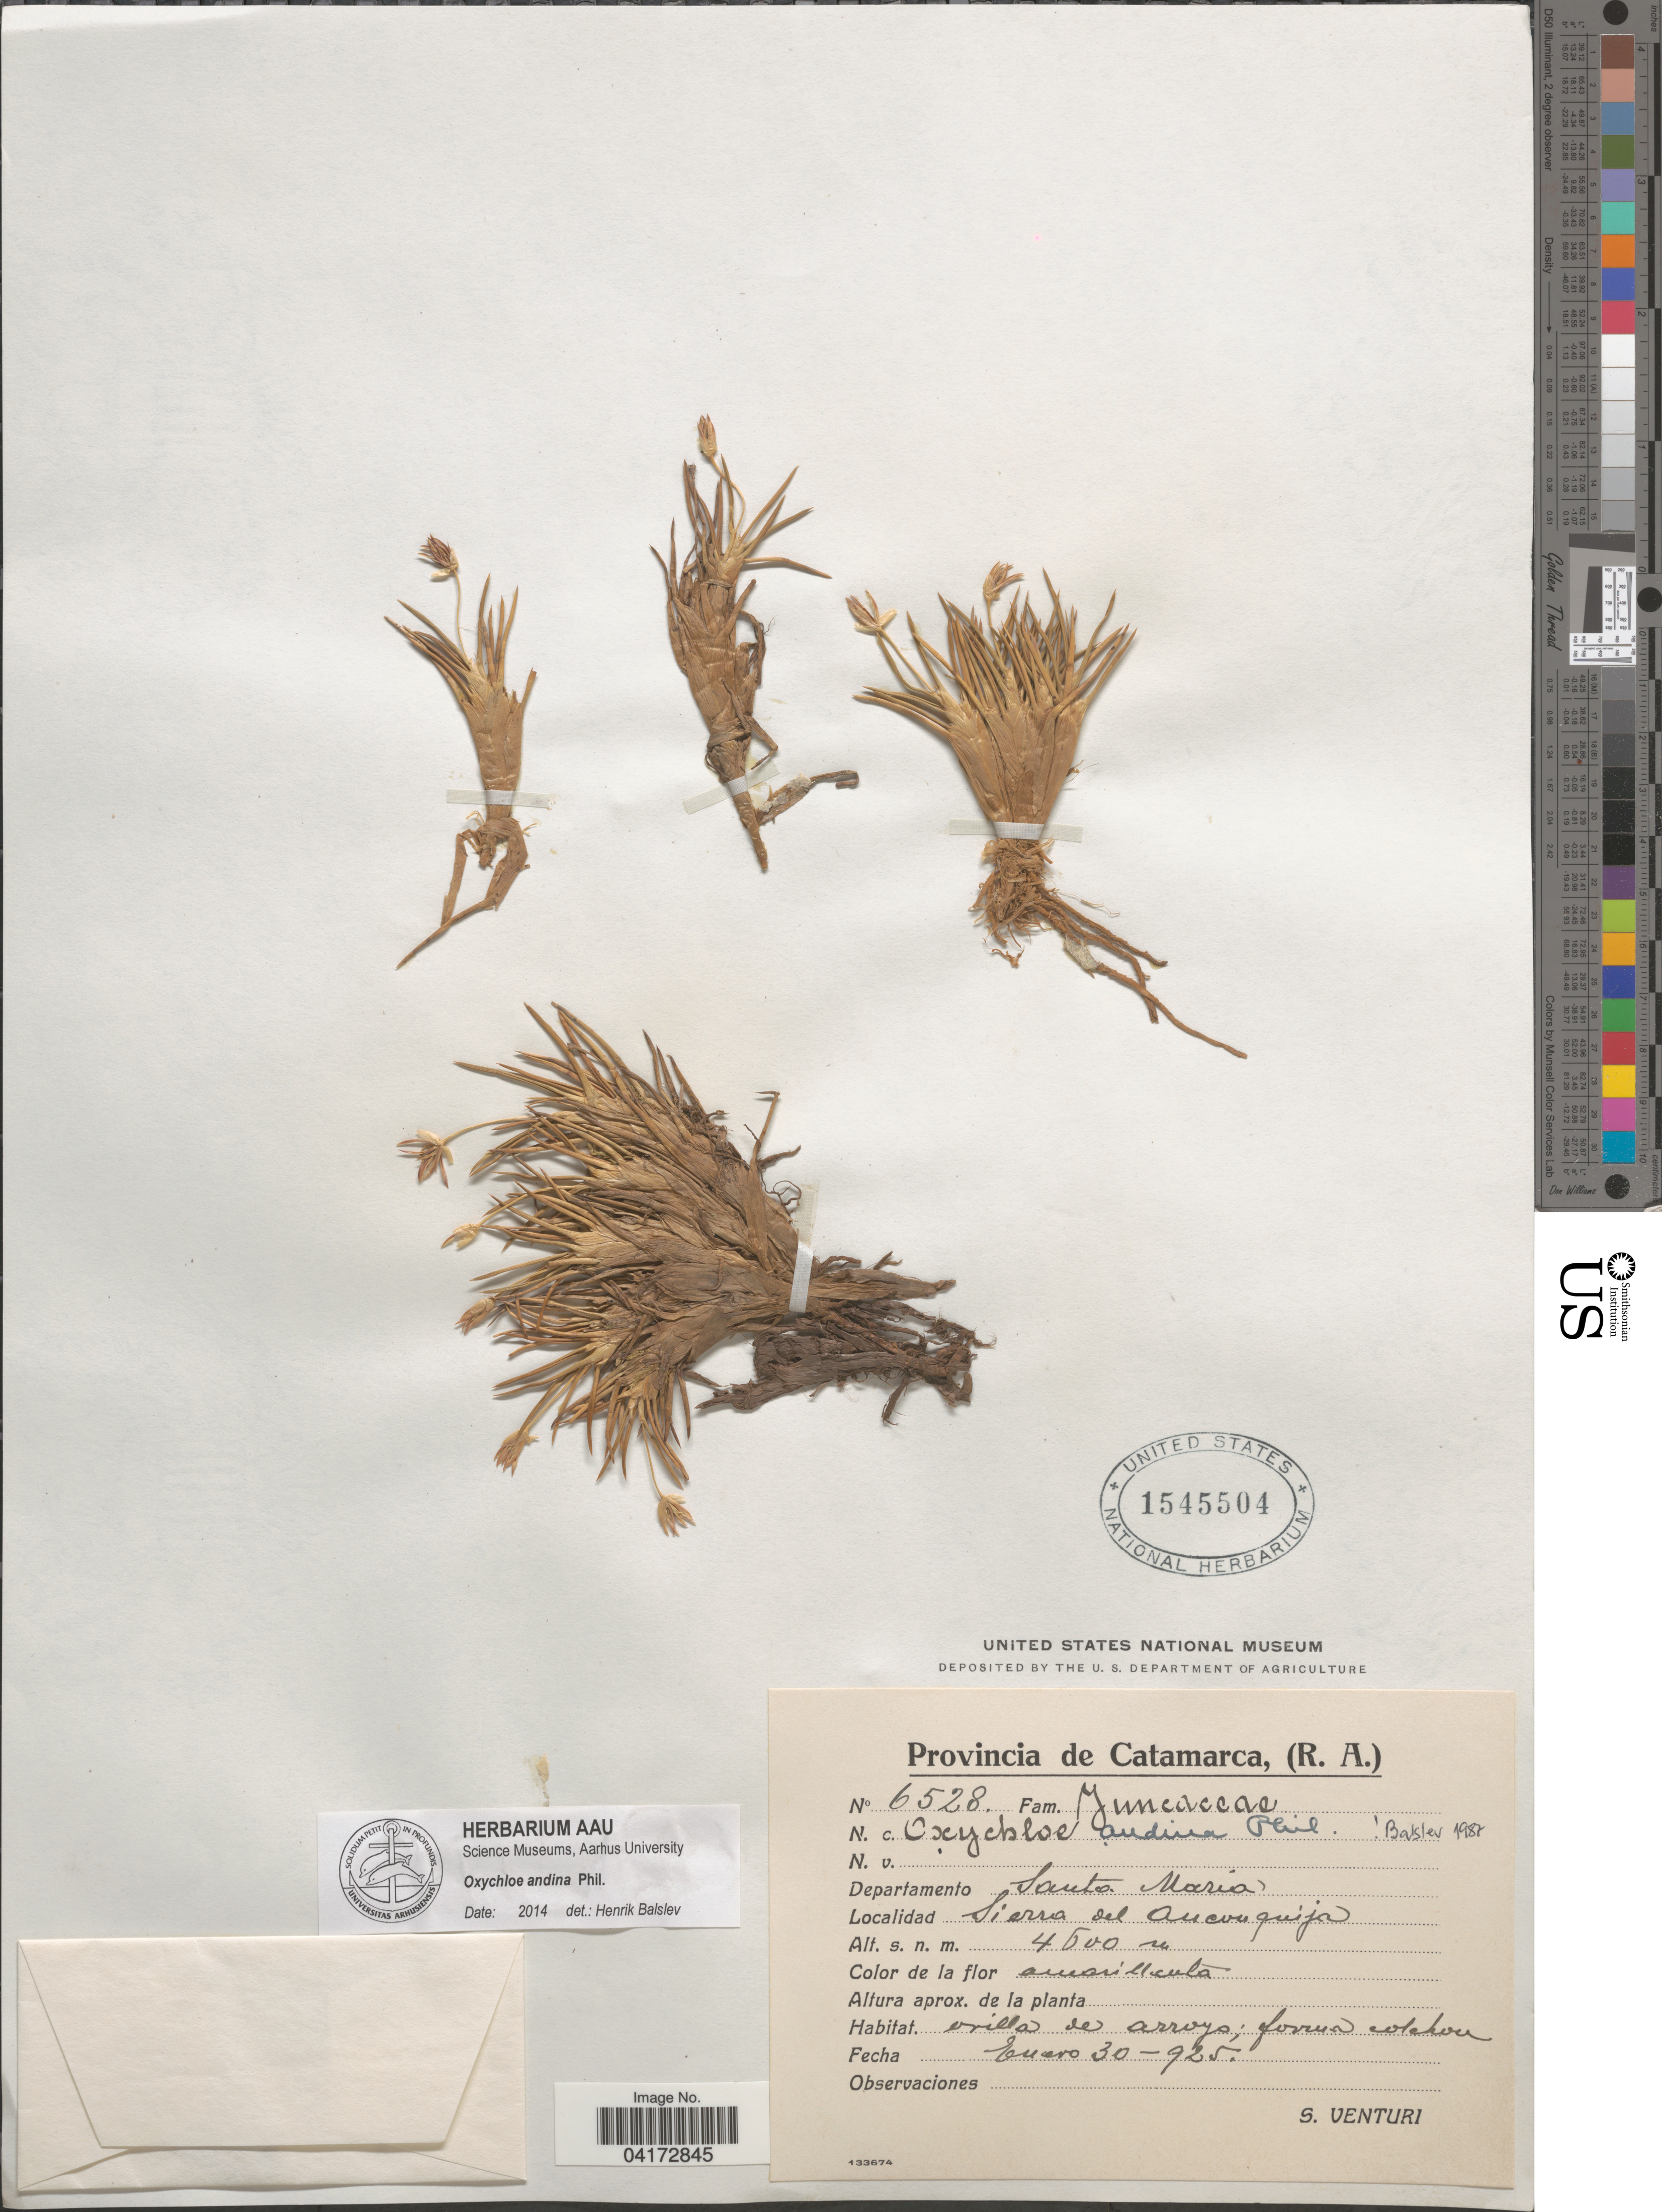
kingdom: Plantae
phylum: Tracheophyta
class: Liliopsida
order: Poales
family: Juncaceae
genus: Oxychloe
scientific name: Oxychloë andina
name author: Phil.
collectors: S. Venturi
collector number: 6528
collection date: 1925-01-30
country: Argentina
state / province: Catamarca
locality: Departamento Santa Maria. Sierra del Anconquija.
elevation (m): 4600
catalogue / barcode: US 1545504